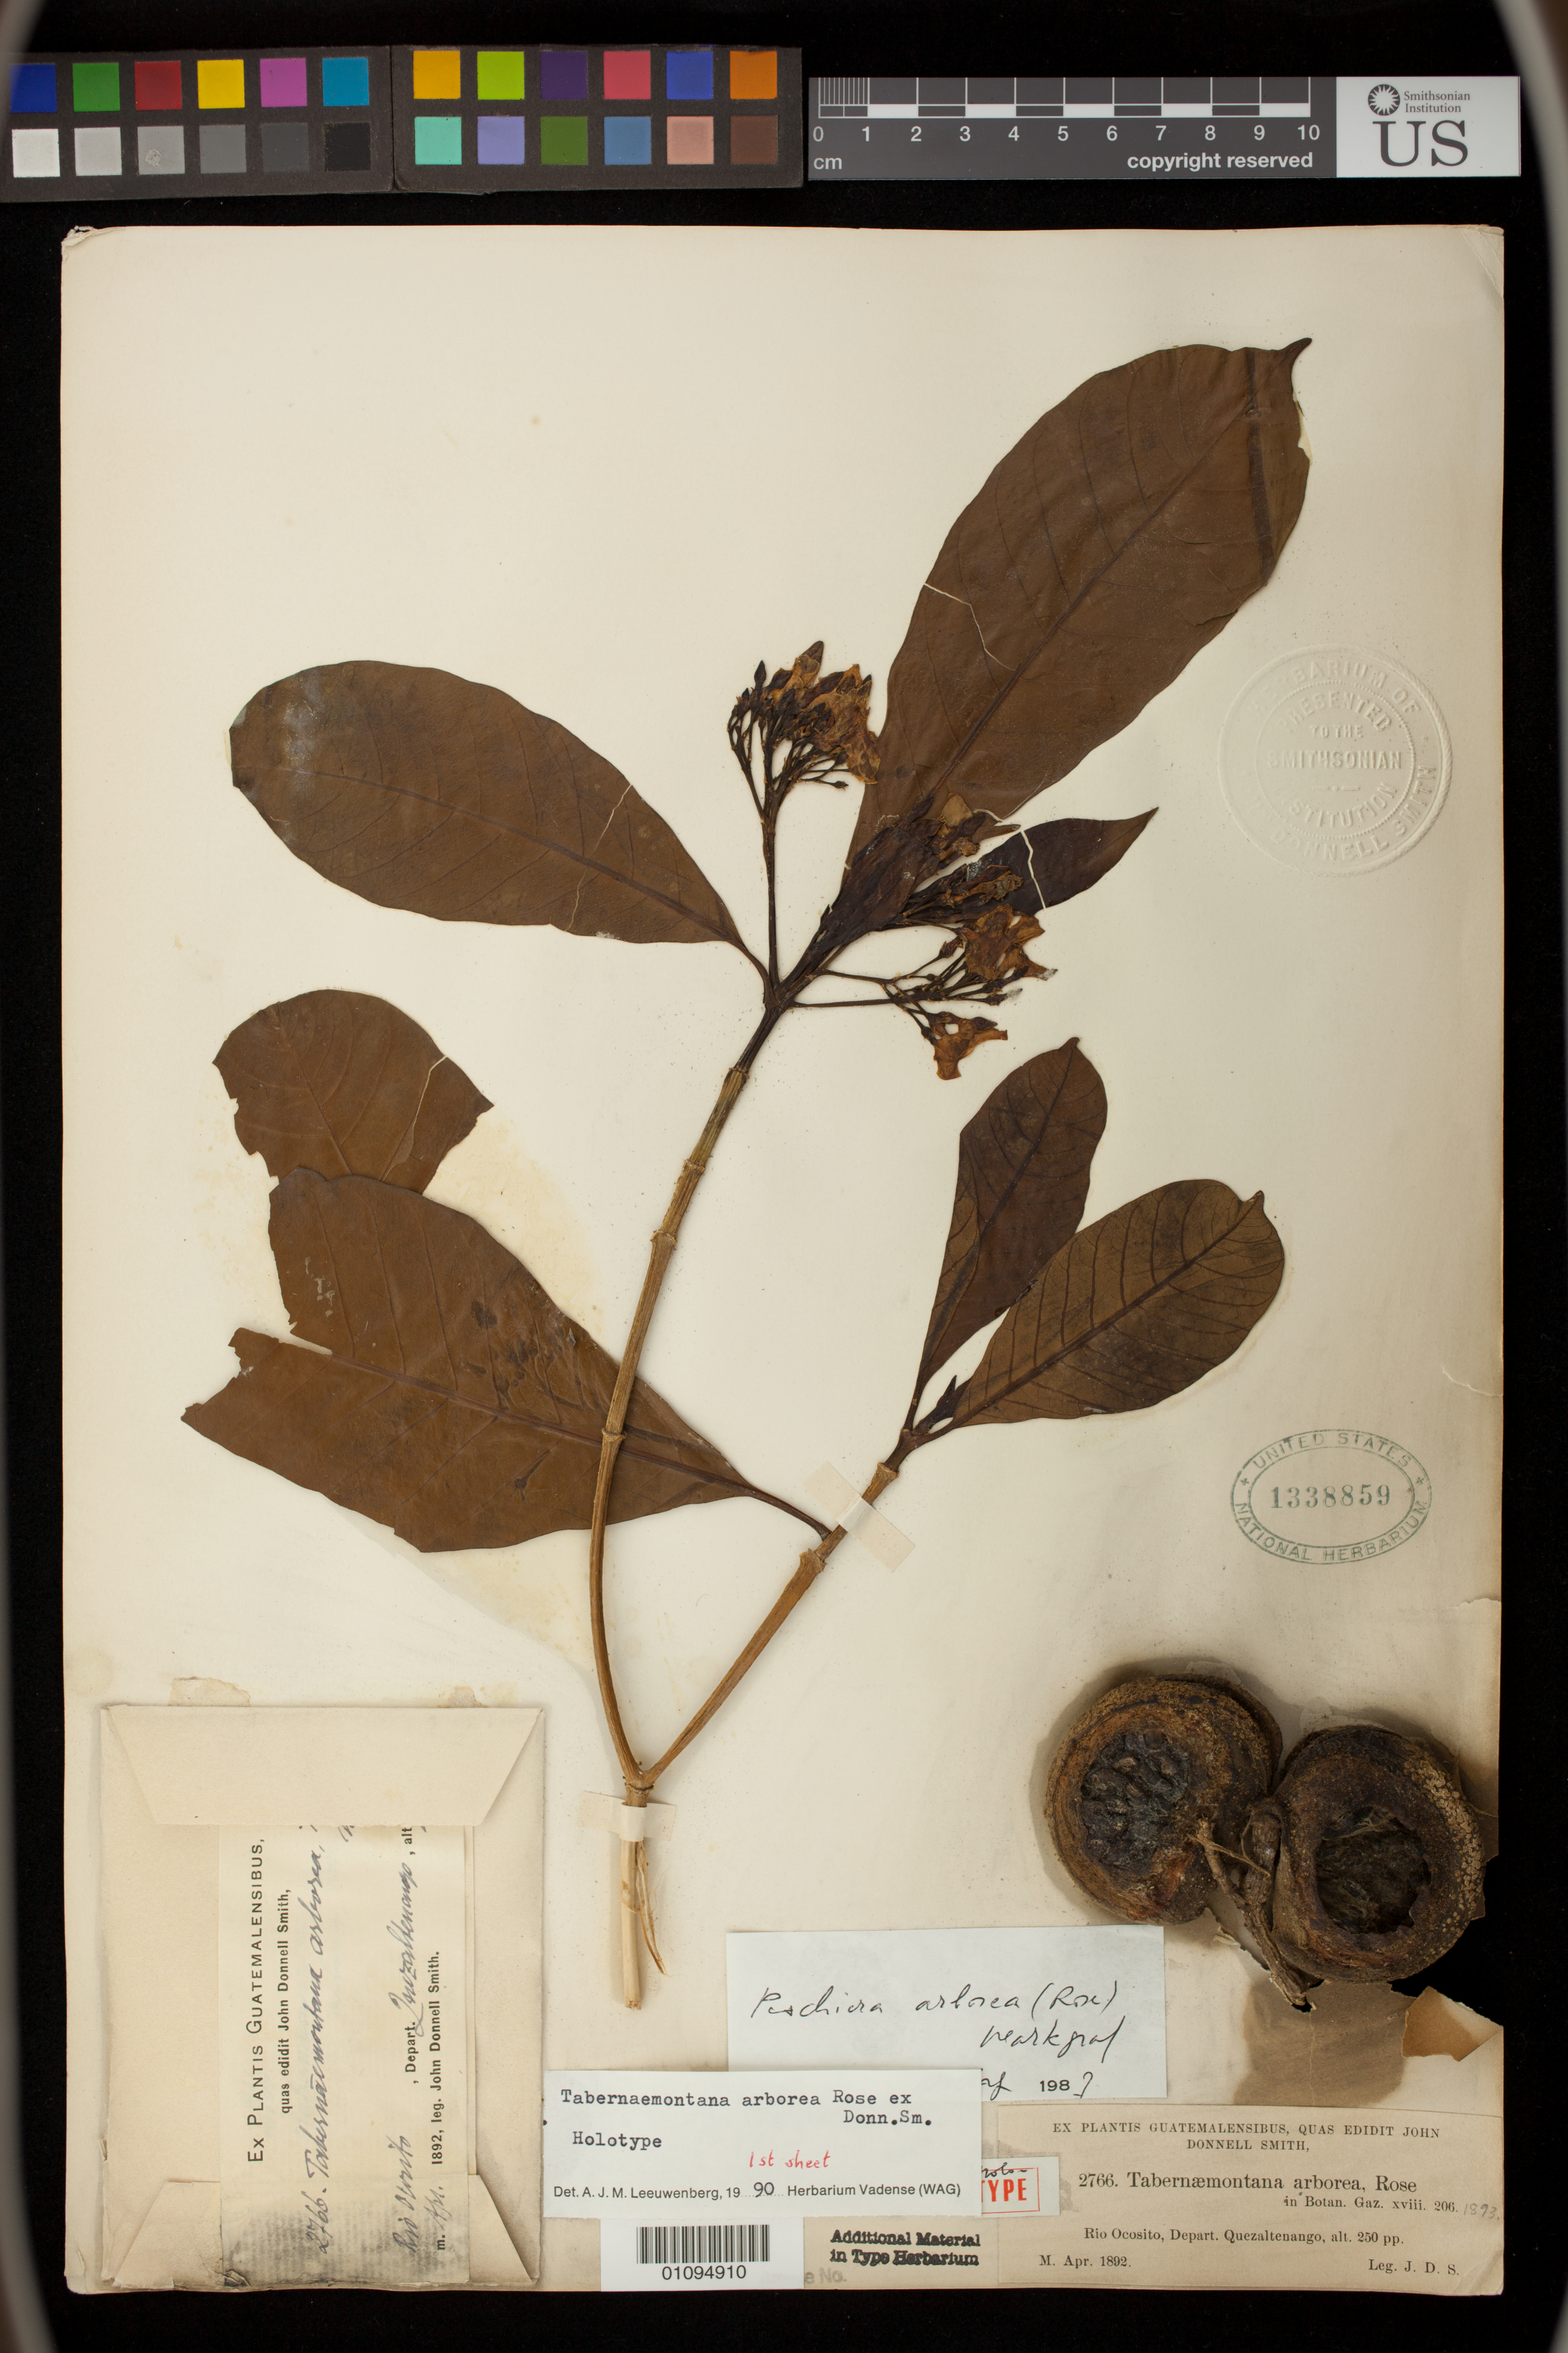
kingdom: Plantae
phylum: Tracheophyta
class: Magnoliopsida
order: Gentianales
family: Apocynaceae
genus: Tabernaemontana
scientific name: Tabernaemontana arborea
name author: Rose in Donn. Sm.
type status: Type Collection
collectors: J. Donnell Smith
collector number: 2766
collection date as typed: Apr 1892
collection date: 1892-04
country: Guatemala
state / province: Quetzaltenango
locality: Rio Ocosito.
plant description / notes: US has 4 sheets of this collection, 2 from the original US herbarium (USNH 41000, 84378) and 2 received from the John Donnell Smith herbarium (USNH 1338859, 1338860). 3 sheets are variously and confusingly annotated as "holotype" but type status of individual sheets remains uncertain.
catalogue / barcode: US 1338859